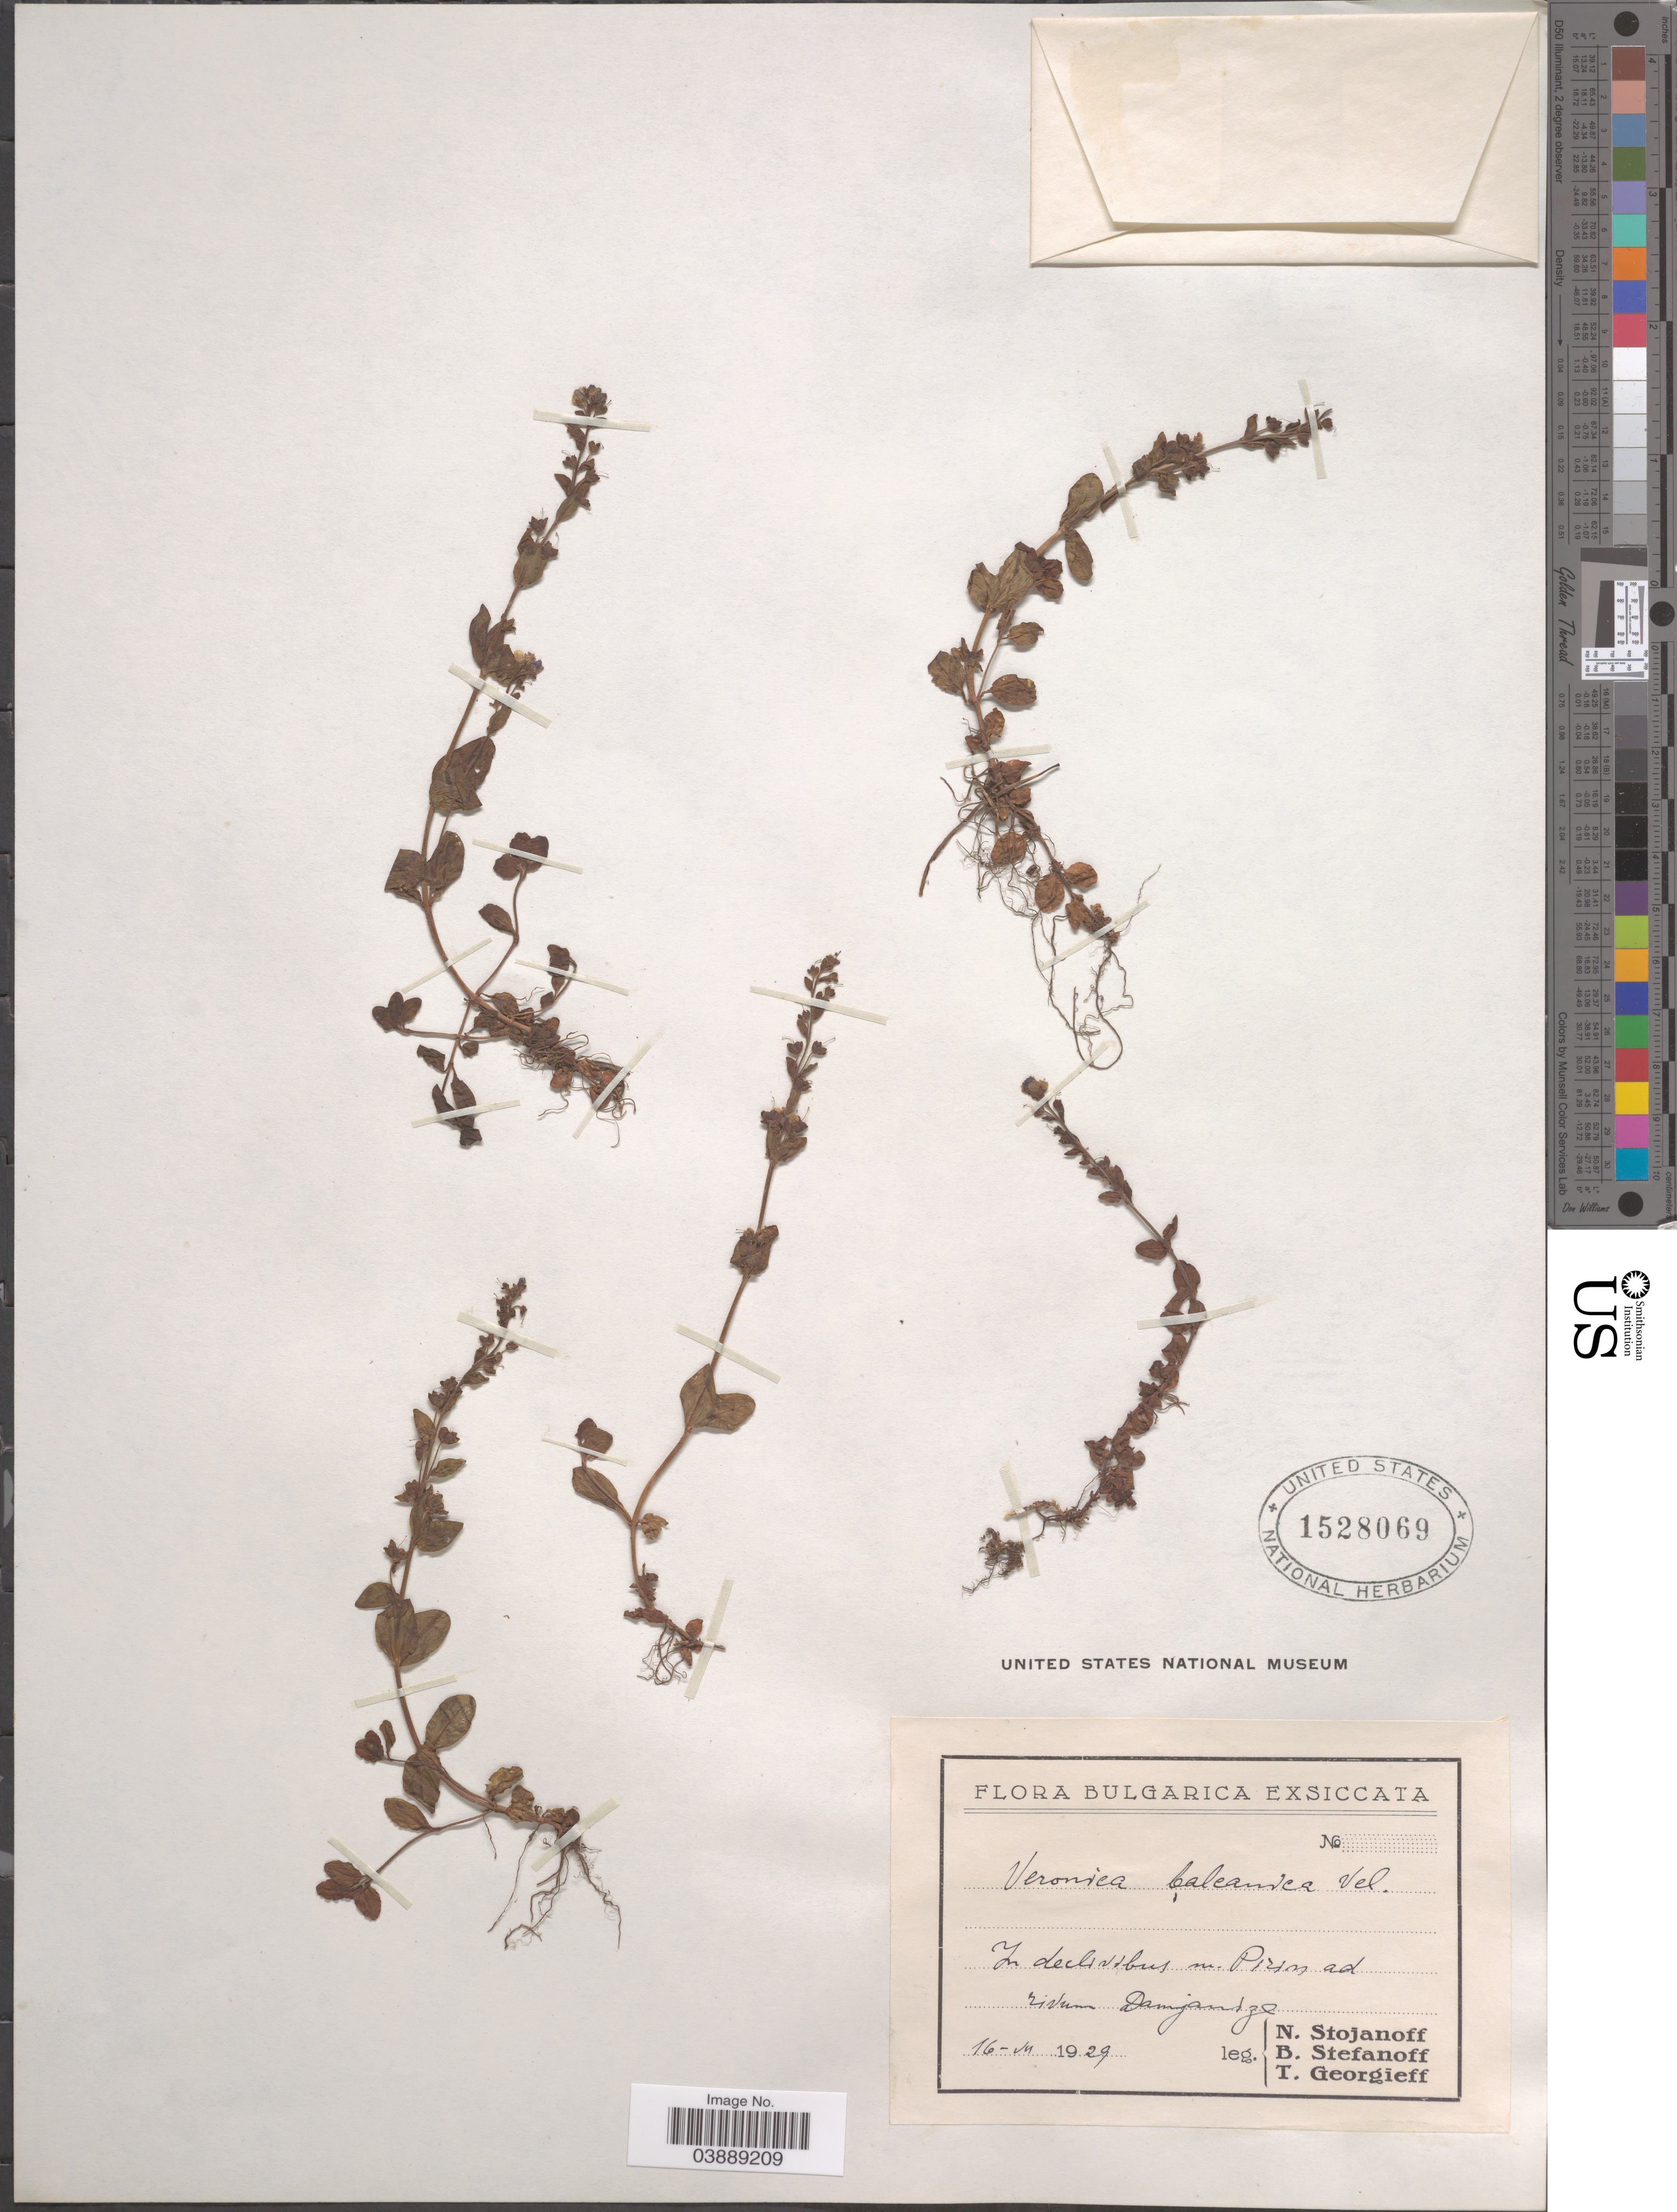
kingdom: Plantae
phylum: Tracheophyta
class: Magnoliopsida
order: Lamiales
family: Plantaginaceae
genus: Veronica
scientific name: Veronica balcanica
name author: Velen.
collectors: N. Stojanoff, B. Stefanoff & T. Georgieff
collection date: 1929-07-16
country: Bulgaria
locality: Bulgarica. In declivibus m. Pirin ad rivum Damjandze.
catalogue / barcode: US 1528069